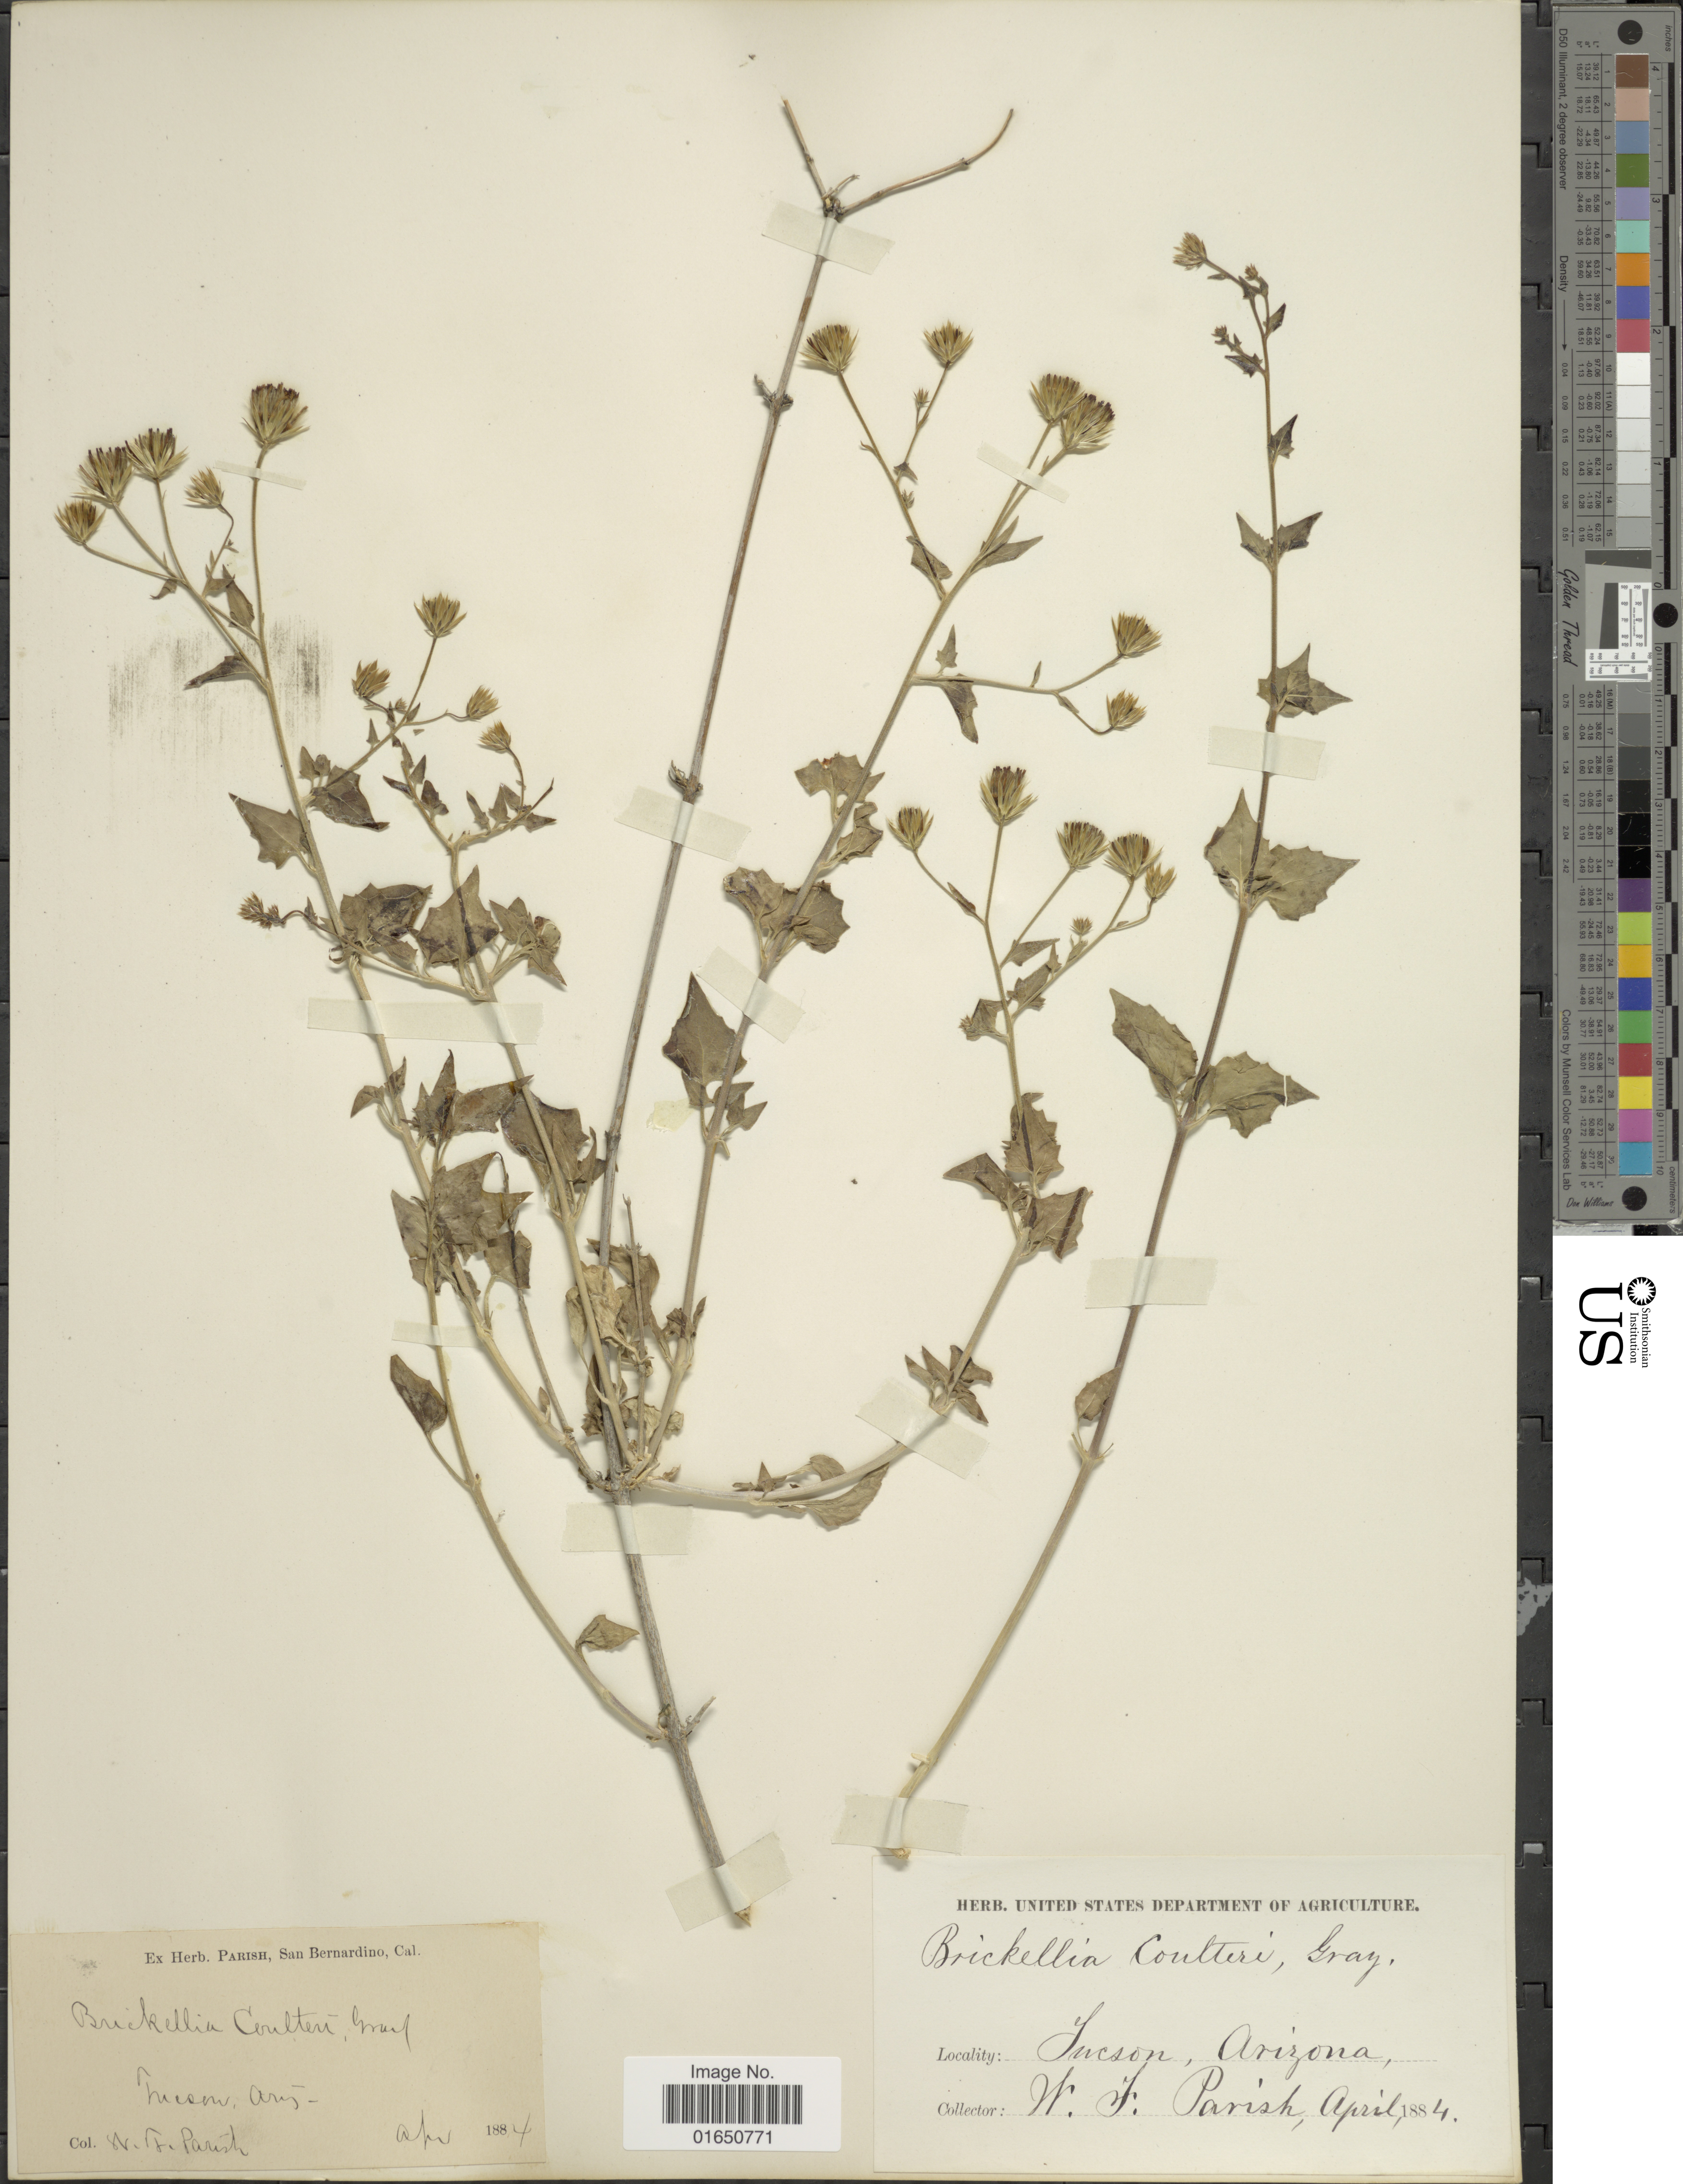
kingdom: Plantae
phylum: Tracheophyta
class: Magnoliopsida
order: Asterales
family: Asteraceae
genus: Brickellia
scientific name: Brickellia coulteri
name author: A. Gray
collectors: W. F. Parish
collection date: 1884-04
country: United States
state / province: Arizona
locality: Tucson